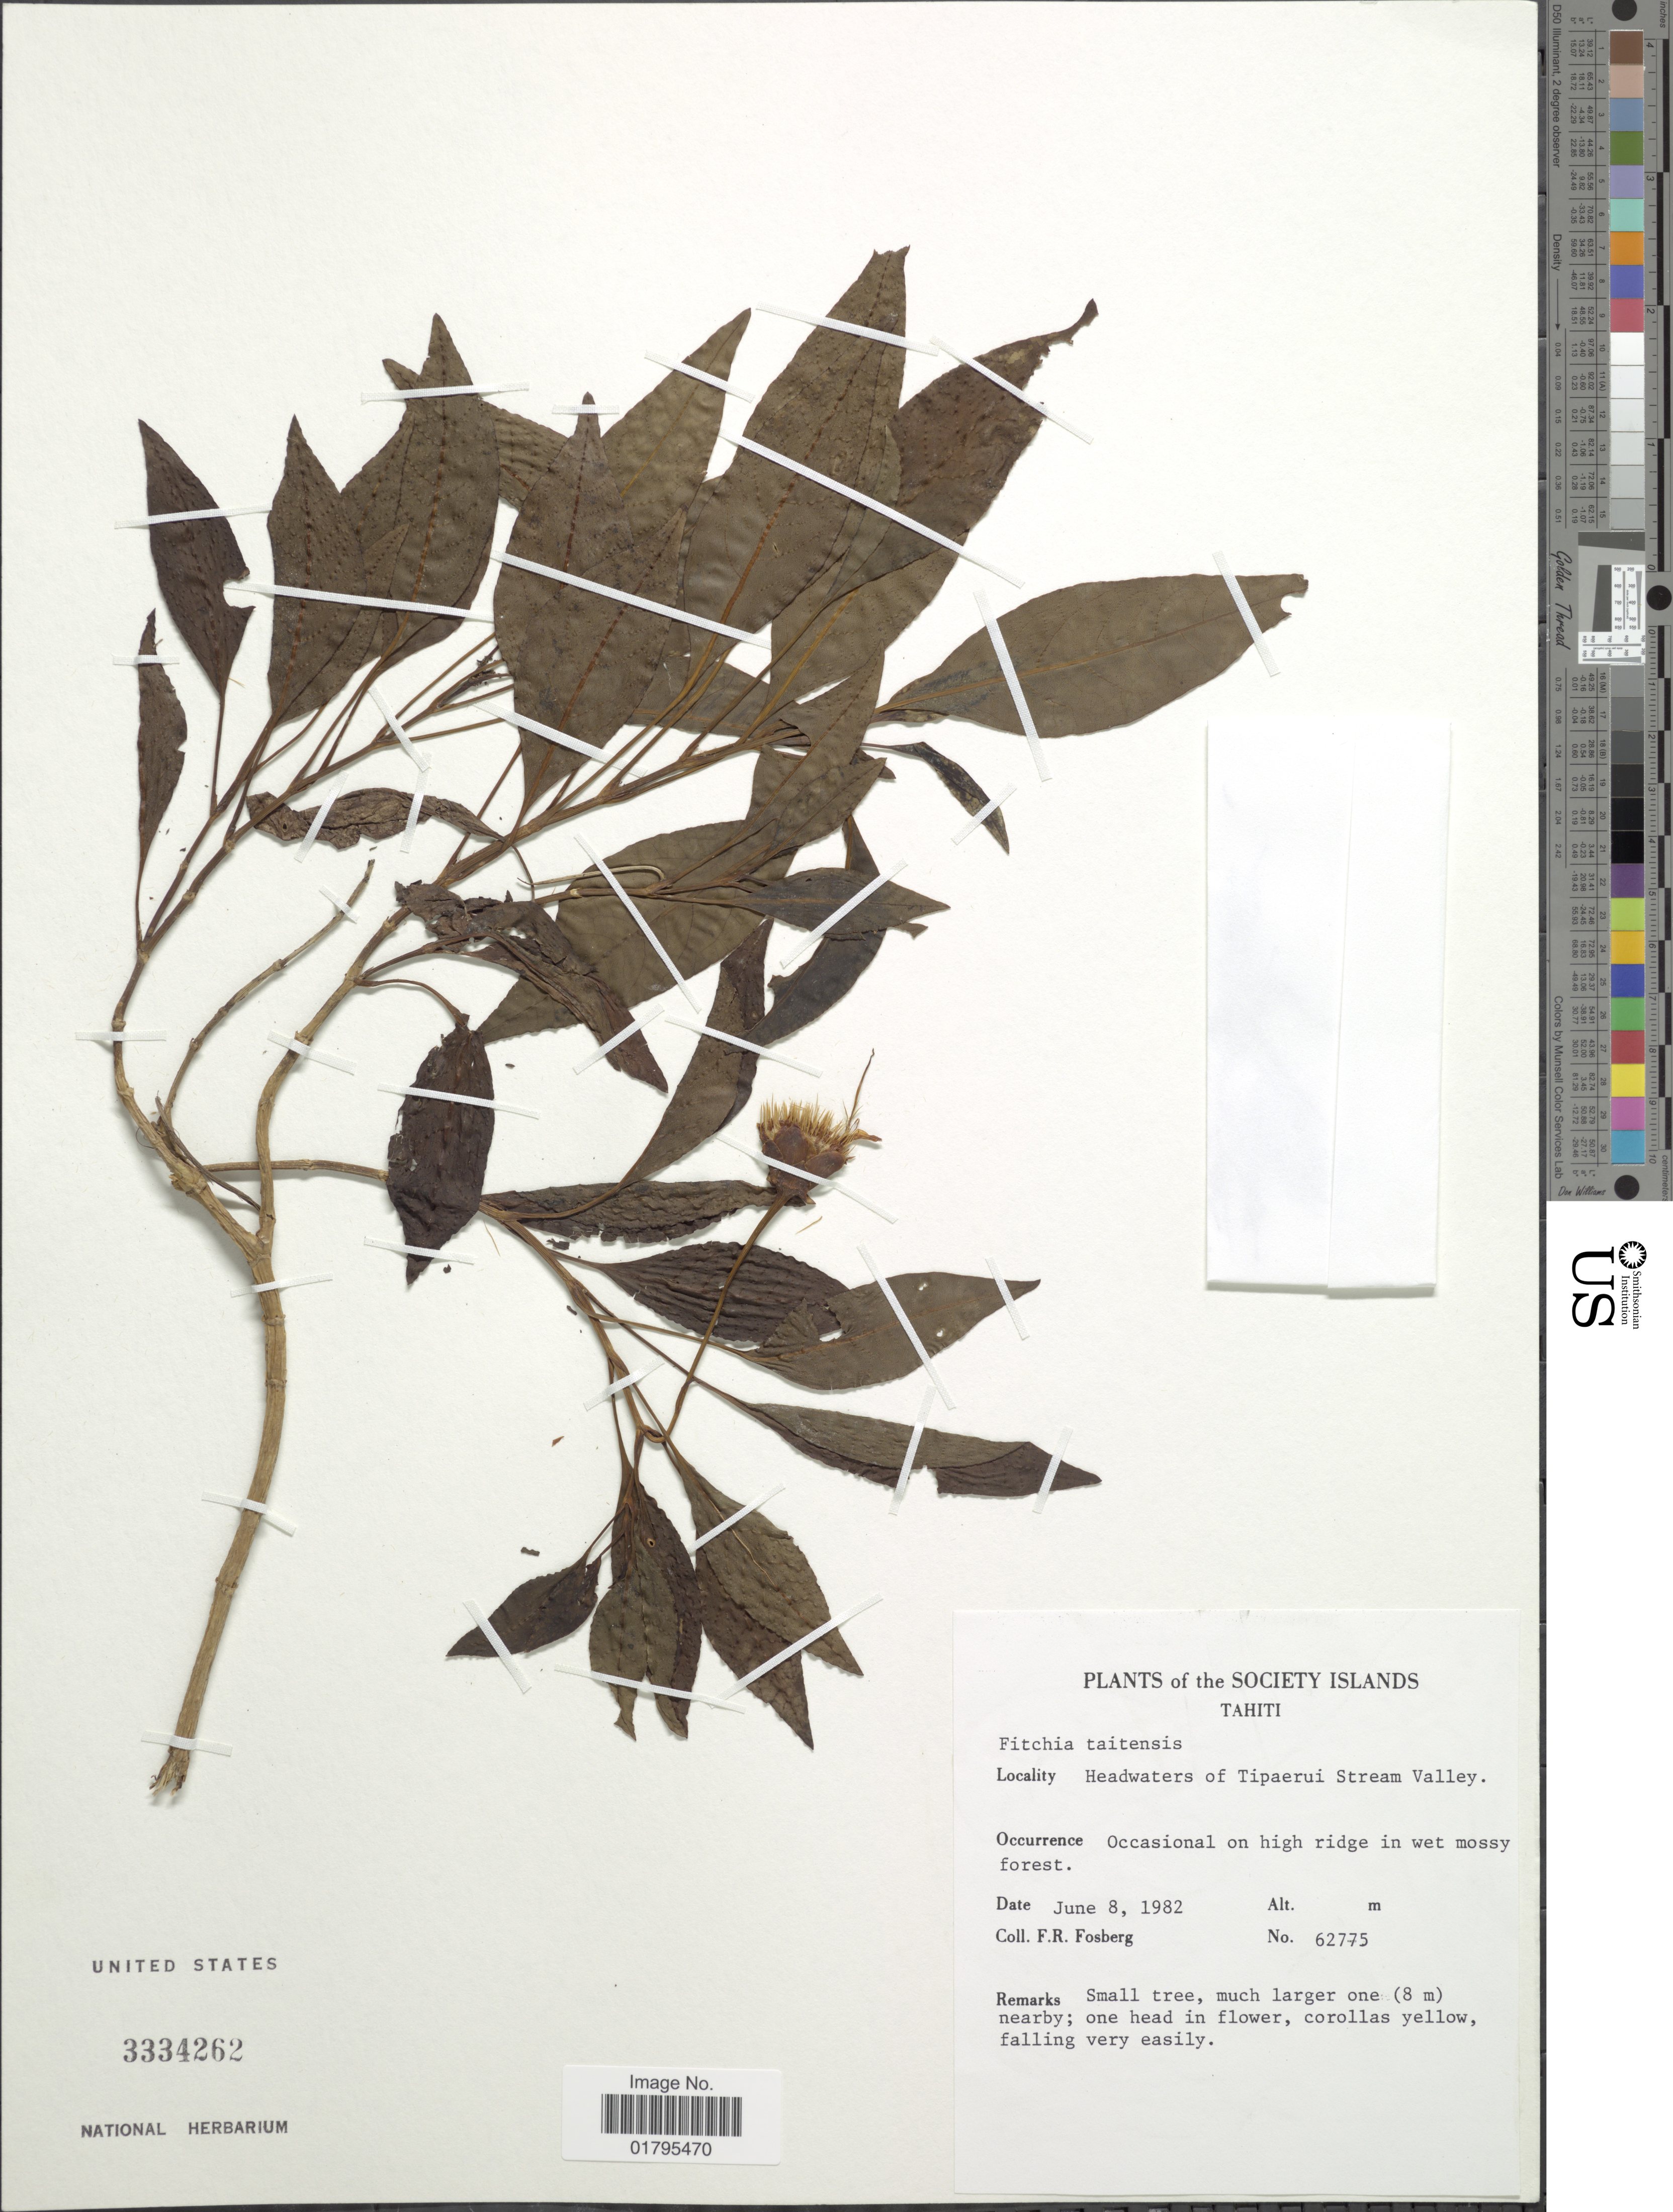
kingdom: Plantae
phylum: Tracheophyta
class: Magnoliopsida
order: Asterales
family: Asteraceae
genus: Fitchia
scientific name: Fitchia tahitensis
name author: Nadeaud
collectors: F. R. Fosberg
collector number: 62775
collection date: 1982-06-08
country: French Polynesia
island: Tahiti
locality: The Society Island, Tahiti, Headwaters of Tipaerui Stream Valley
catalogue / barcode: US 3334262